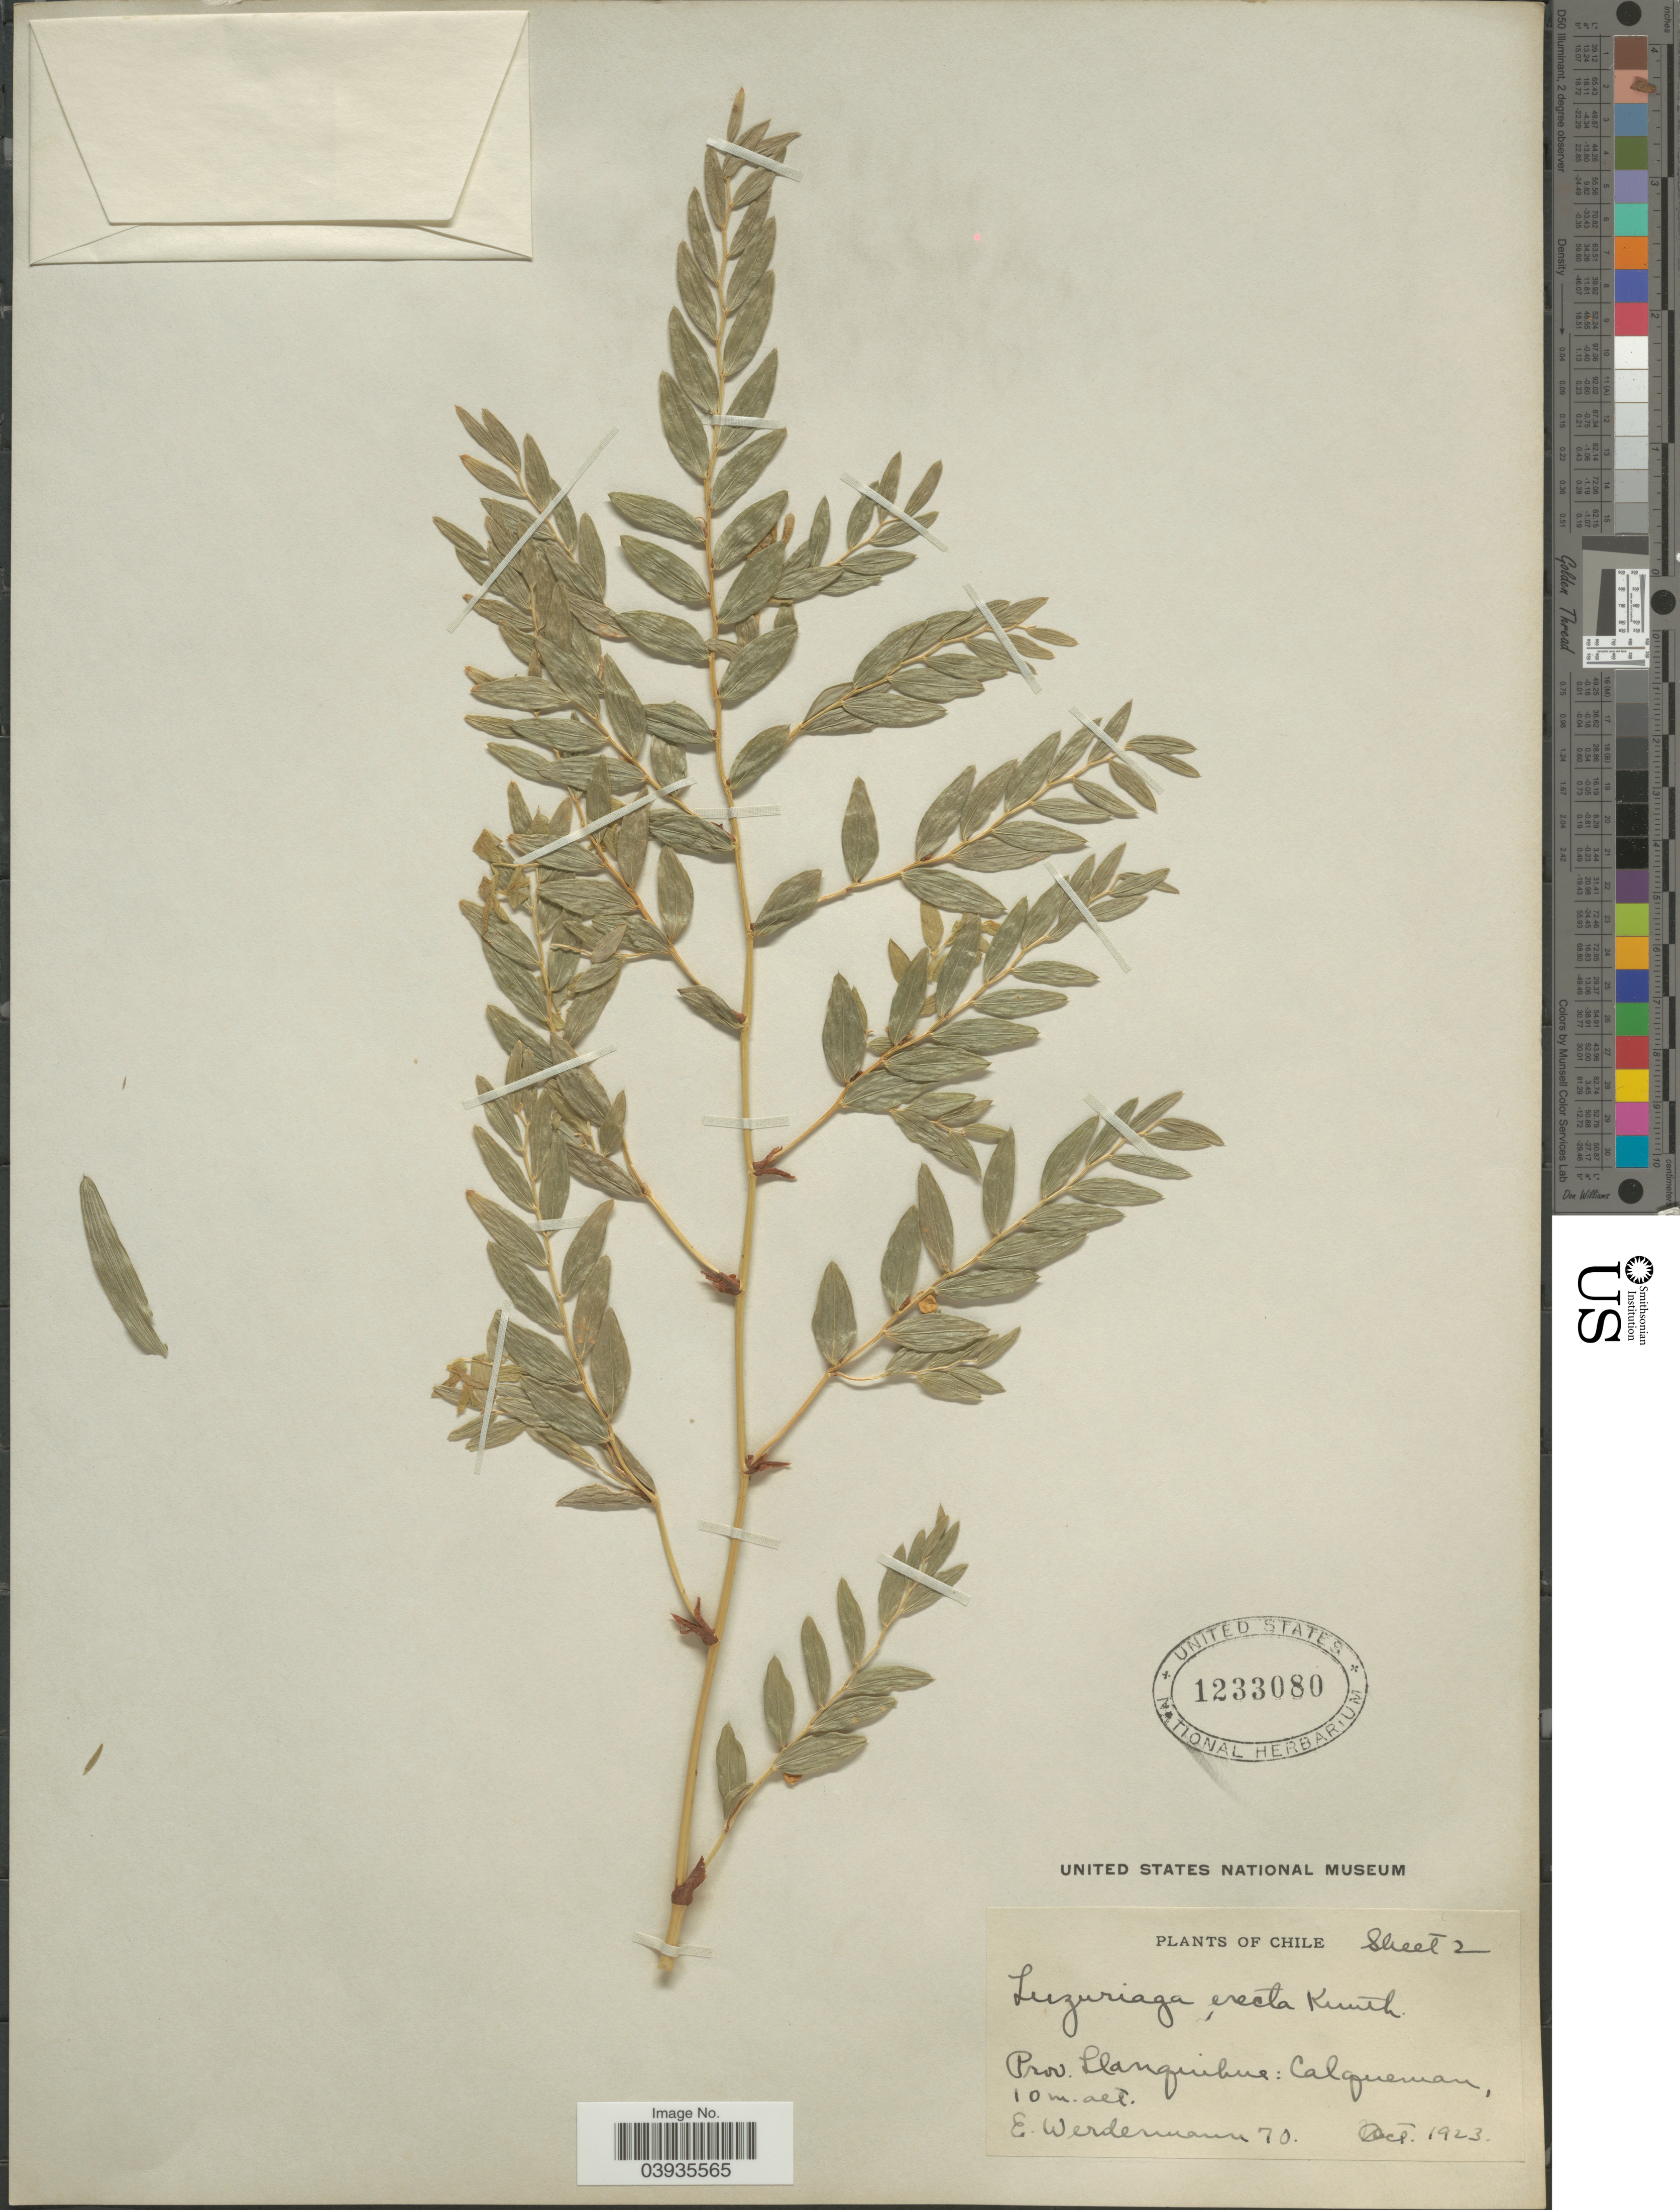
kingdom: Plantae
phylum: Tracheophyta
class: Liliopsida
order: Liliales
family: Alstroemeriaceae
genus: Luzuriaga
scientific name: Luzuriaga erecta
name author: Kunth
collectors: E. Werdermann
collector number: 70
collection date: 1923-10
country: Chile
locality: Prov. Llanquihue: Calqueman.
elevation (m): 10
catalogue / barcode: US 1233080